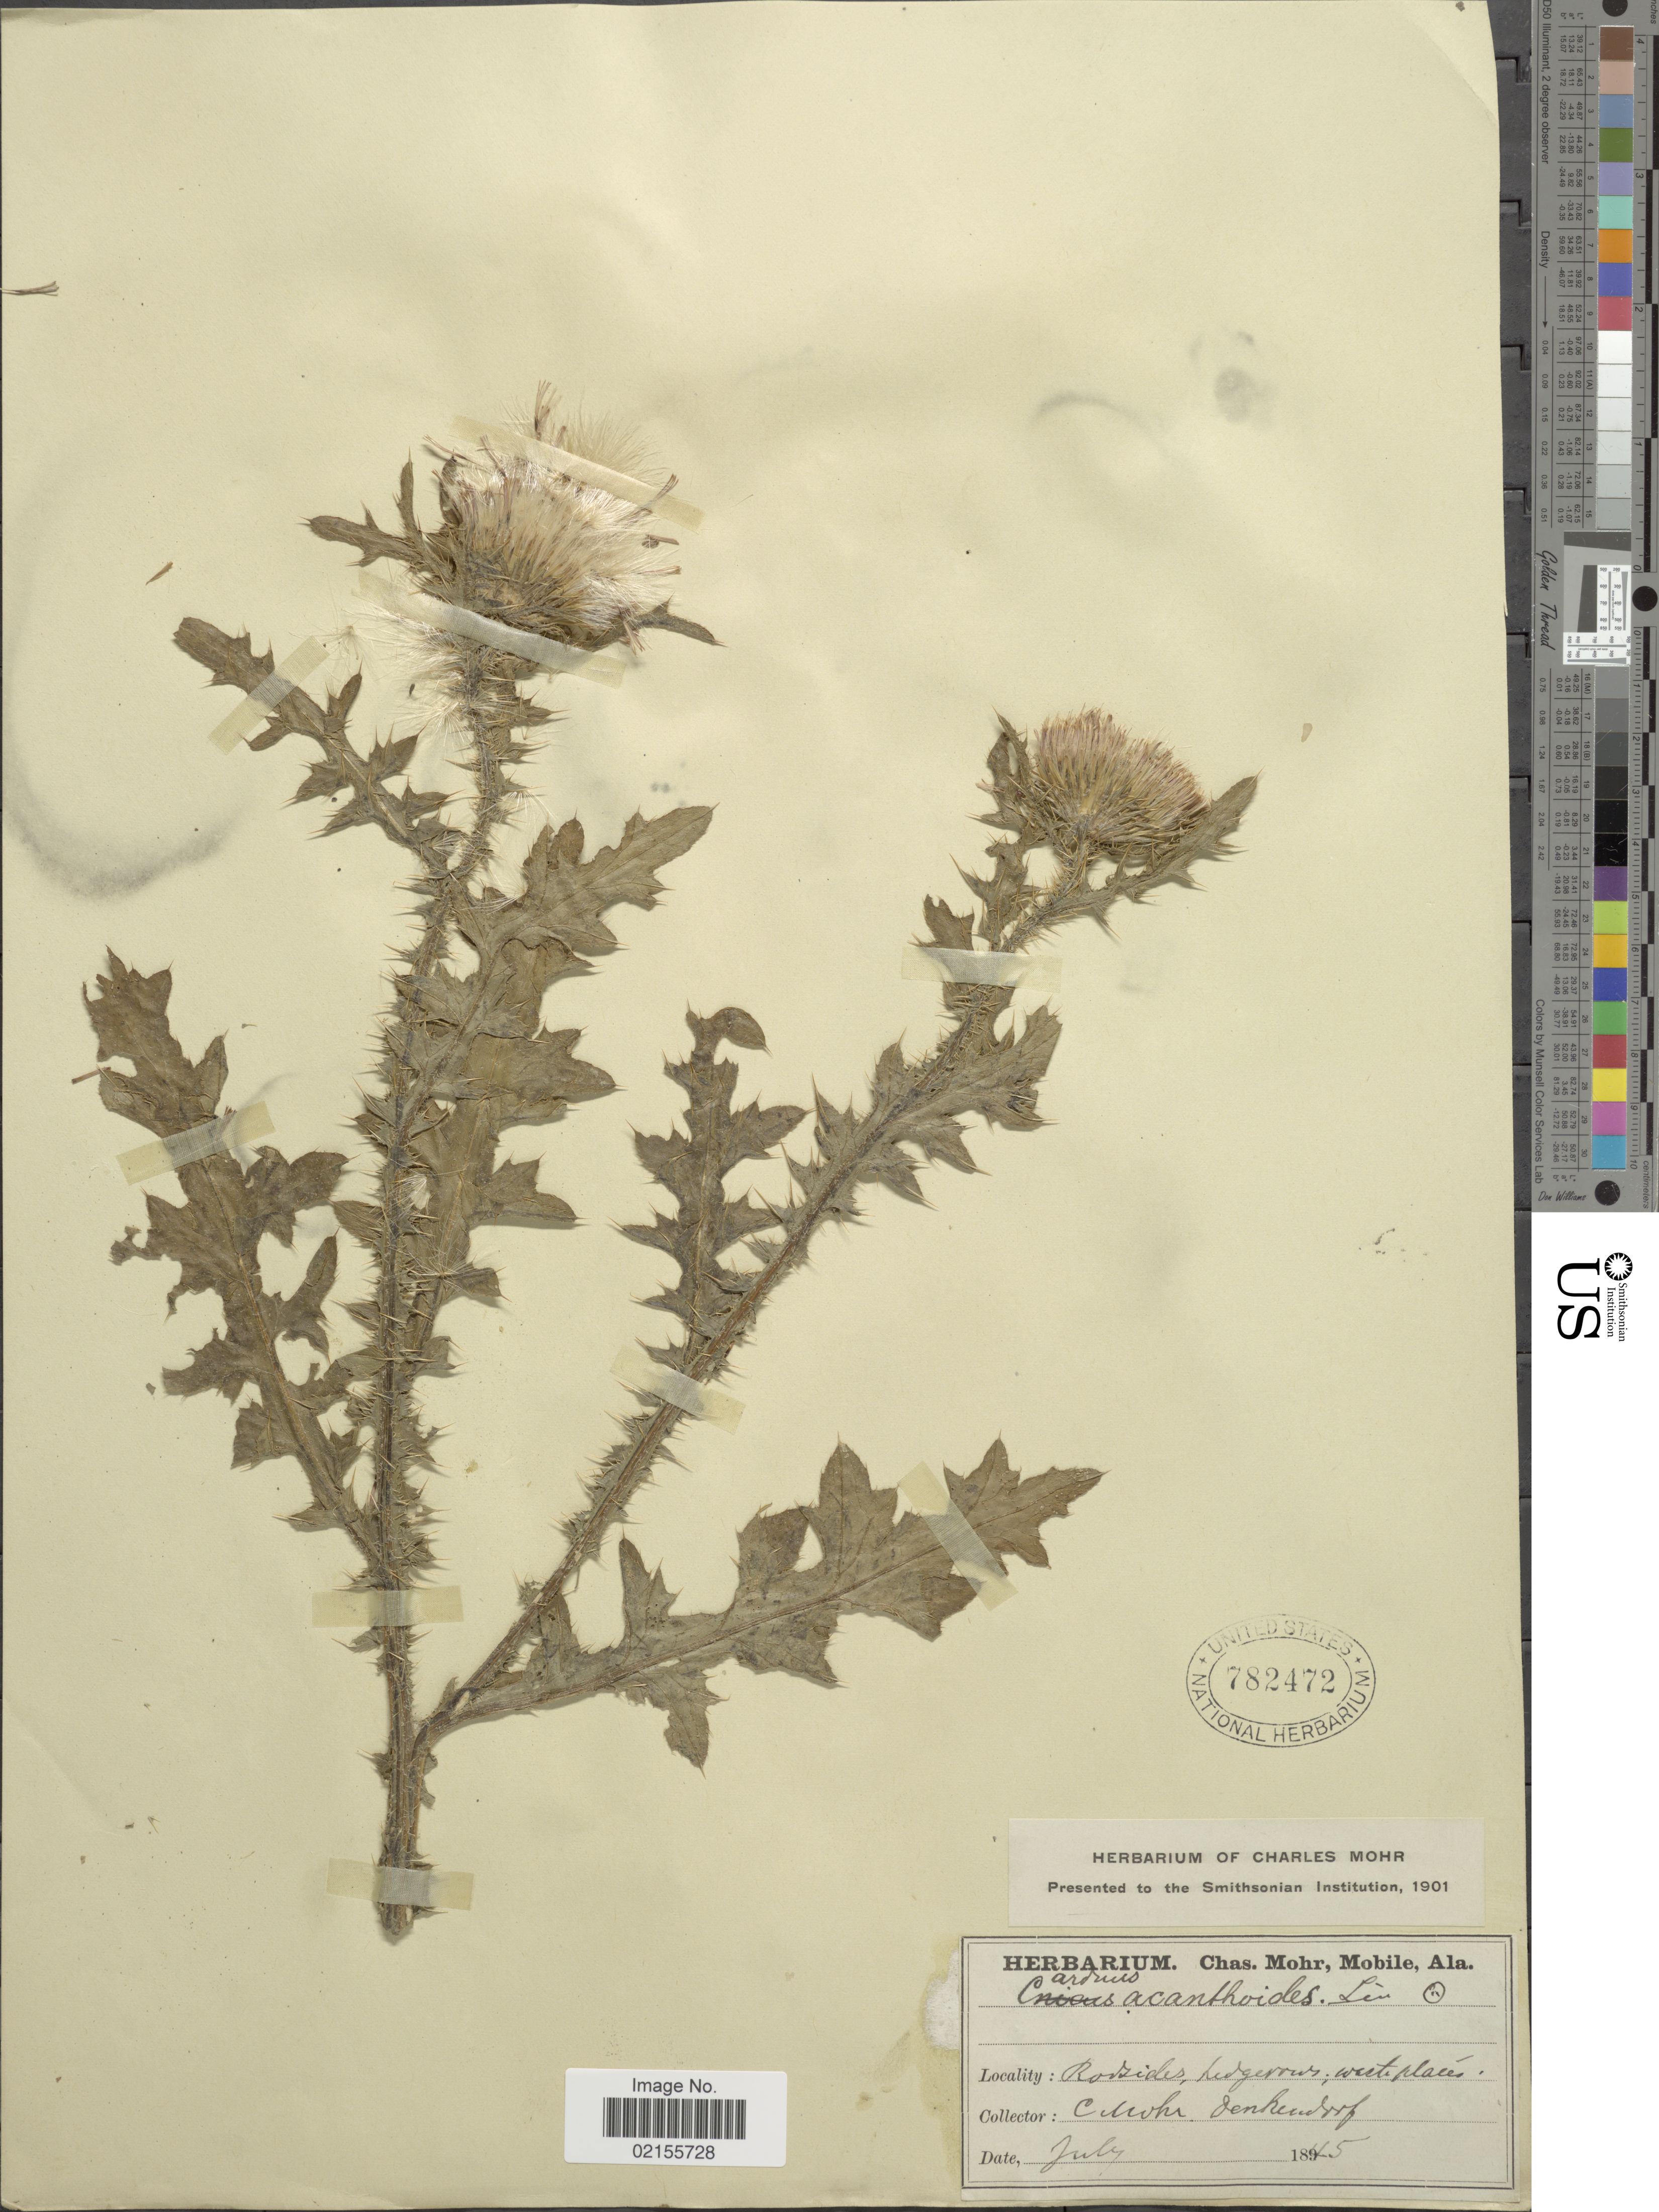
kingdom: Plantae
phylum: Tracheophyta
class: Magnoliopsida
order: Asterales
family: Asteraceae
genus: Carduus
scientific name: Carduus acanthoides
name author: L.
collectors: C. T. Mohr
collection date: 1845-07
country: Germany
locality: Roadsides, waste places. Denkendorf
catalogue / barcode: US 782472